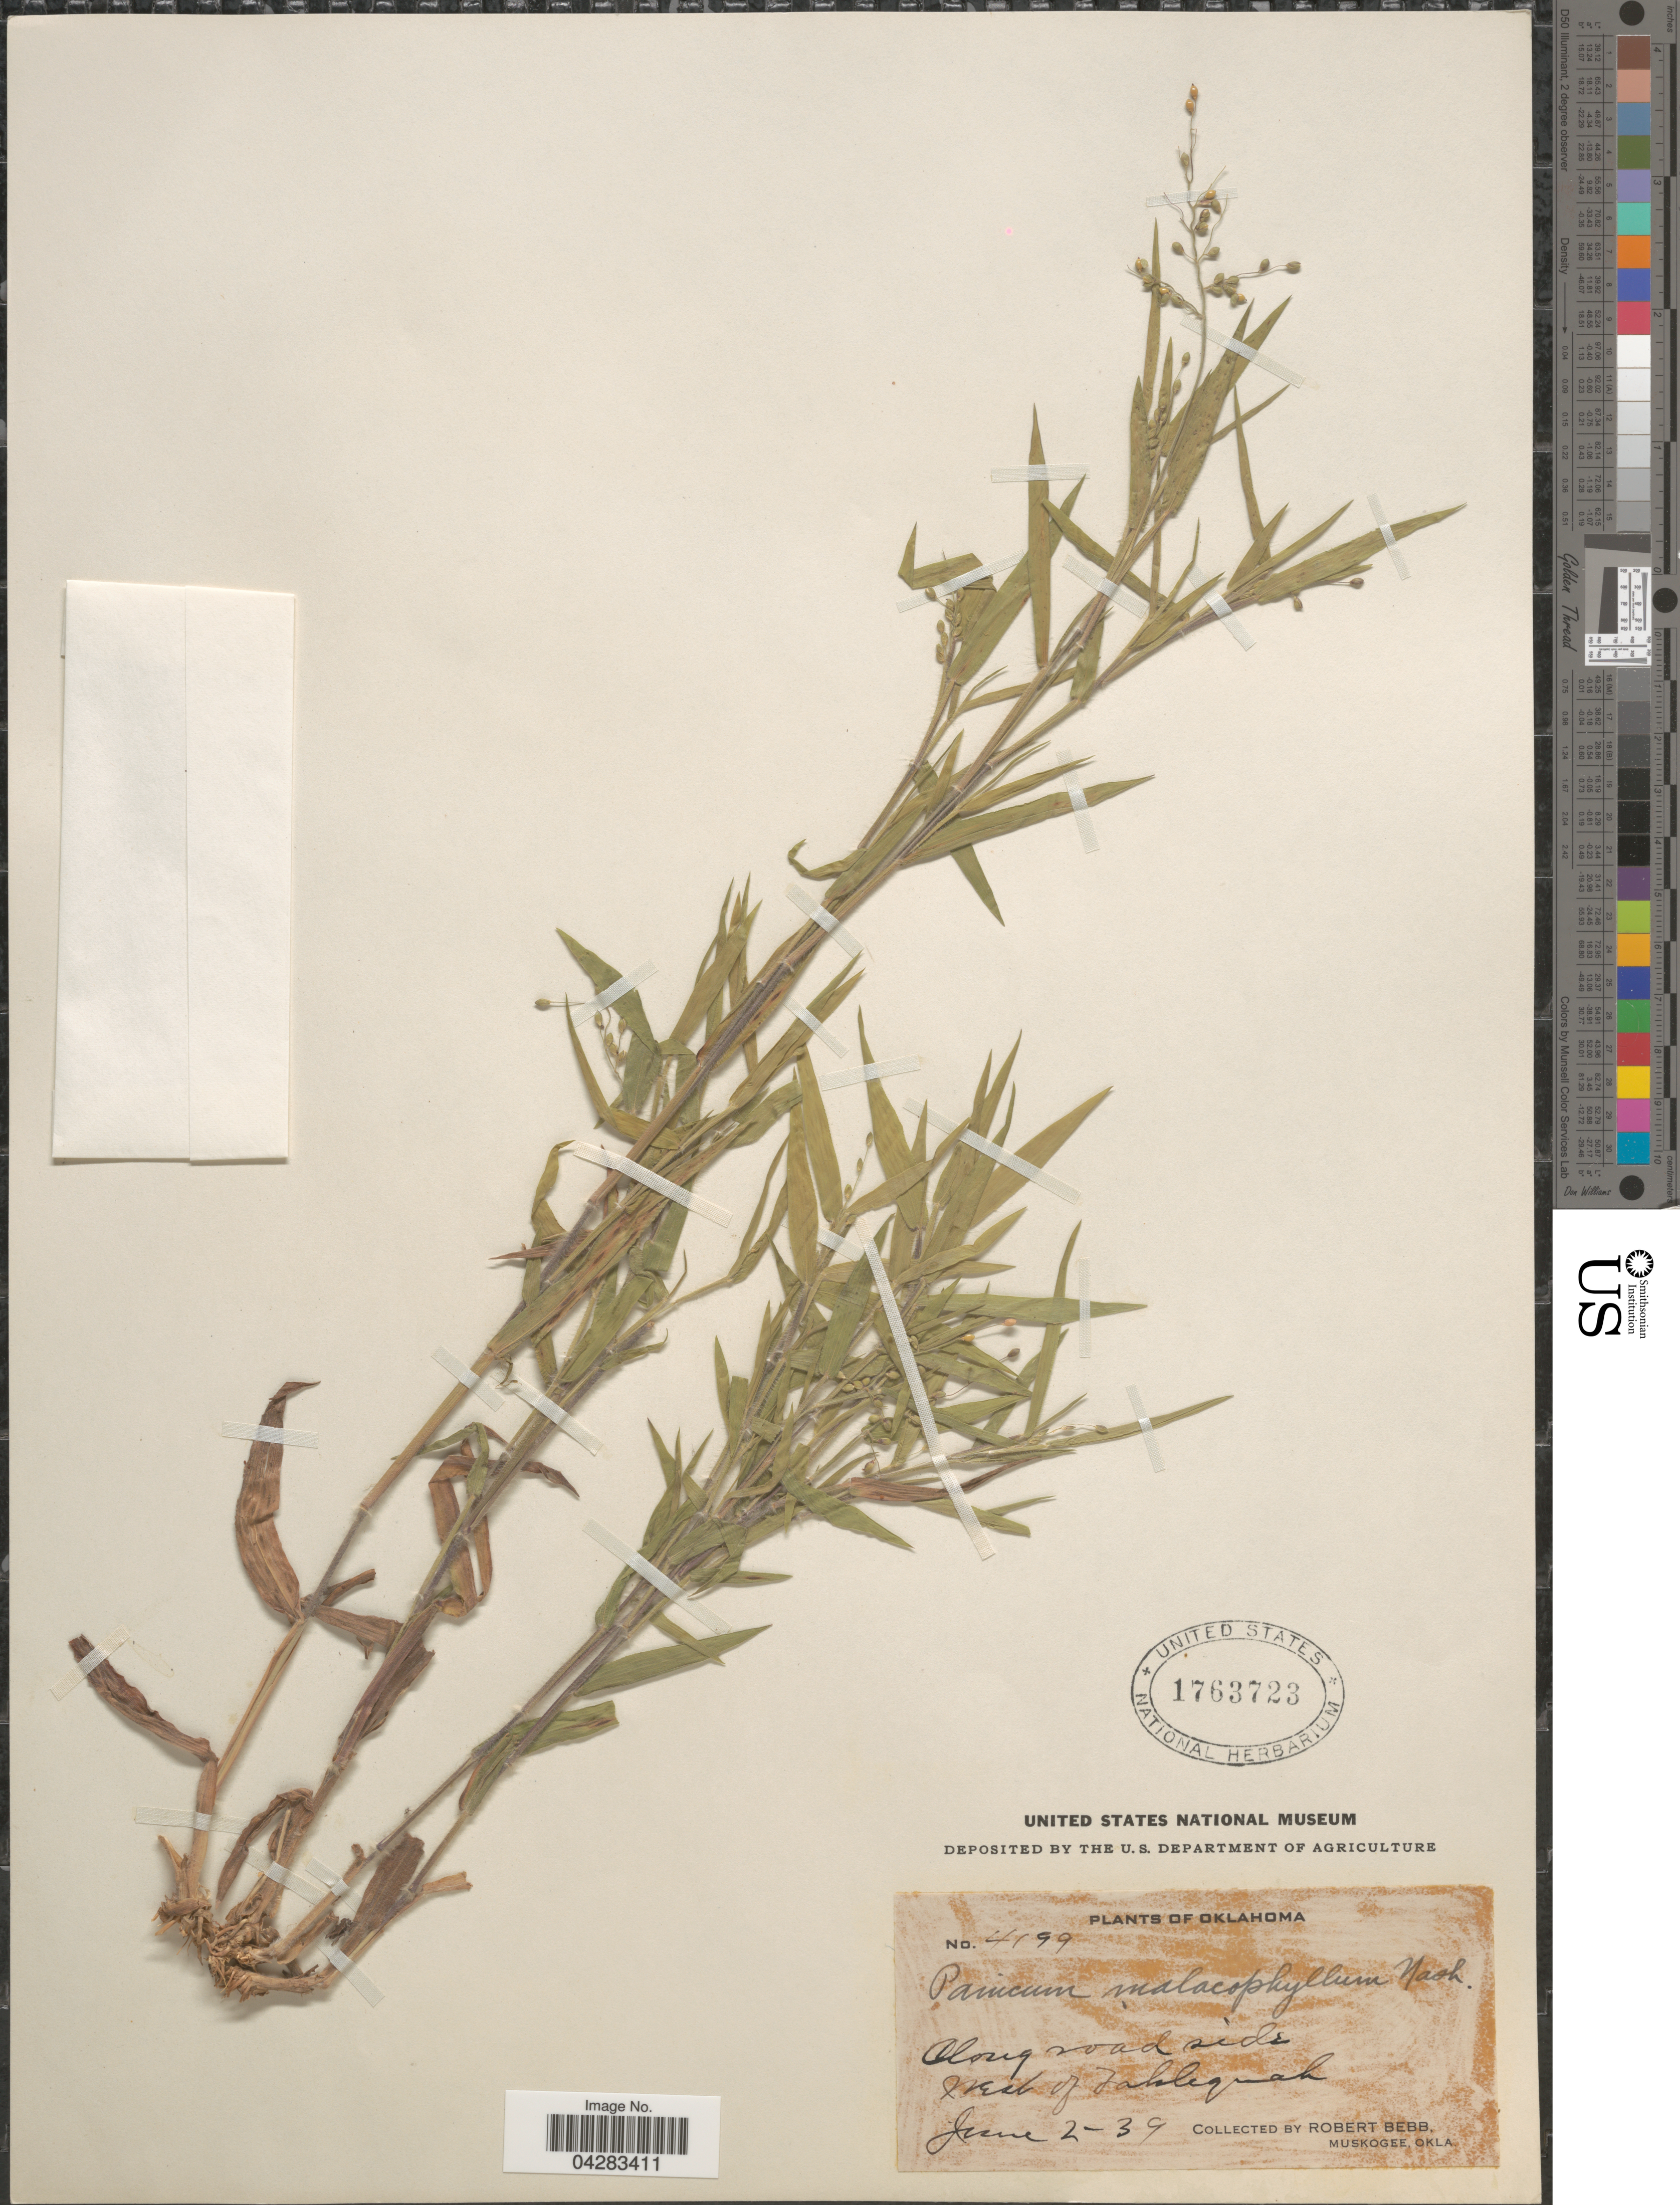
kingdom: Plantae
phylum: Tracheophyta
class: Liliopsida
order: Poales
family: Poaceae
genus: Dichanthelium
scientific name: Dichanthelium malacophyllum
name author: (Nash) Gould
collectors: R. Bebb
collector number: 4199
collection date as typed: Transcribed d/m/y: 2/6/39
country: United States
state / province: Oklahoma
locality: Along roadside west of Tahlequah.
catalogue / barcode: US 1763723